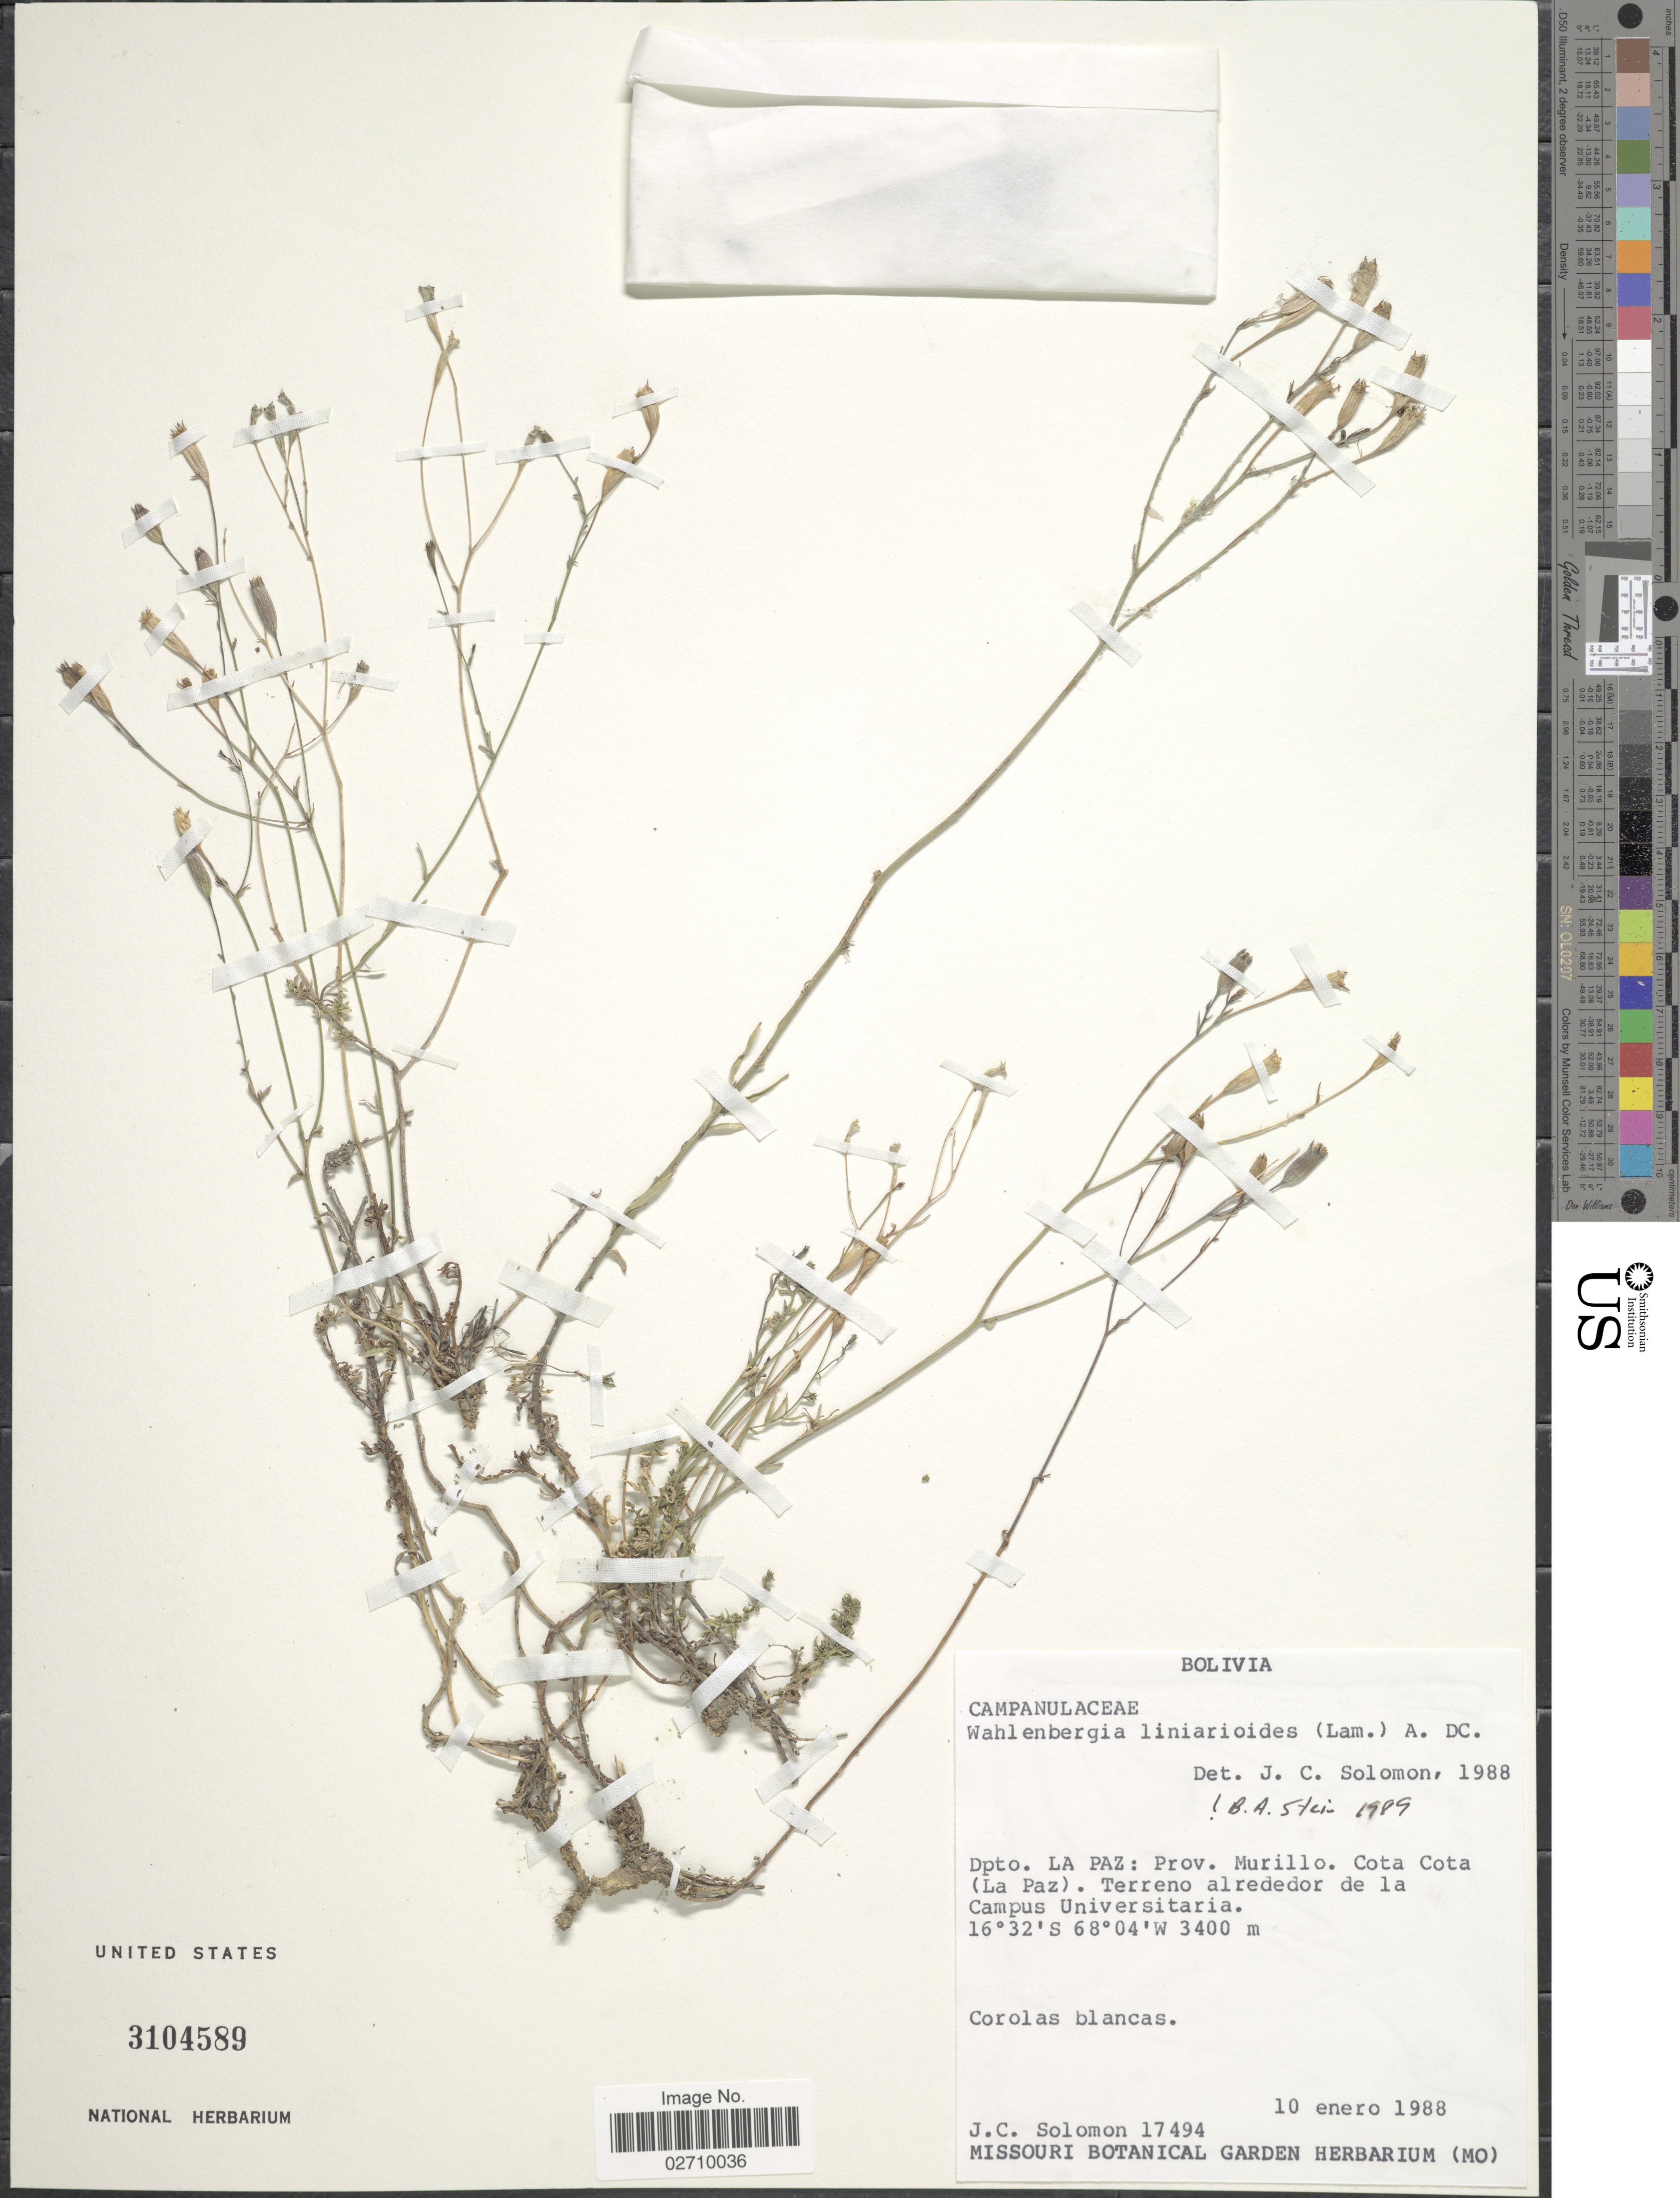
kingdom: Plantae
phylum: Tracheophyta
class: Magnoliopsida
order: Asterales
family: Campanulaceae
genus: Wahlenbergia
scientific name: Wahlenbergia linarioides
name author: (Lam.) A. DC.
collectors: J. C. Solomon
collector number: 17494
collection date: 1988-01-10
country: Bolivia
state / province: La Paz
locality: Murillo. Cota Cota (La Paz). Terreno alrededores de la Campus Universitaria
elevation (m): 3400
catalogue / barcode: US 3104589